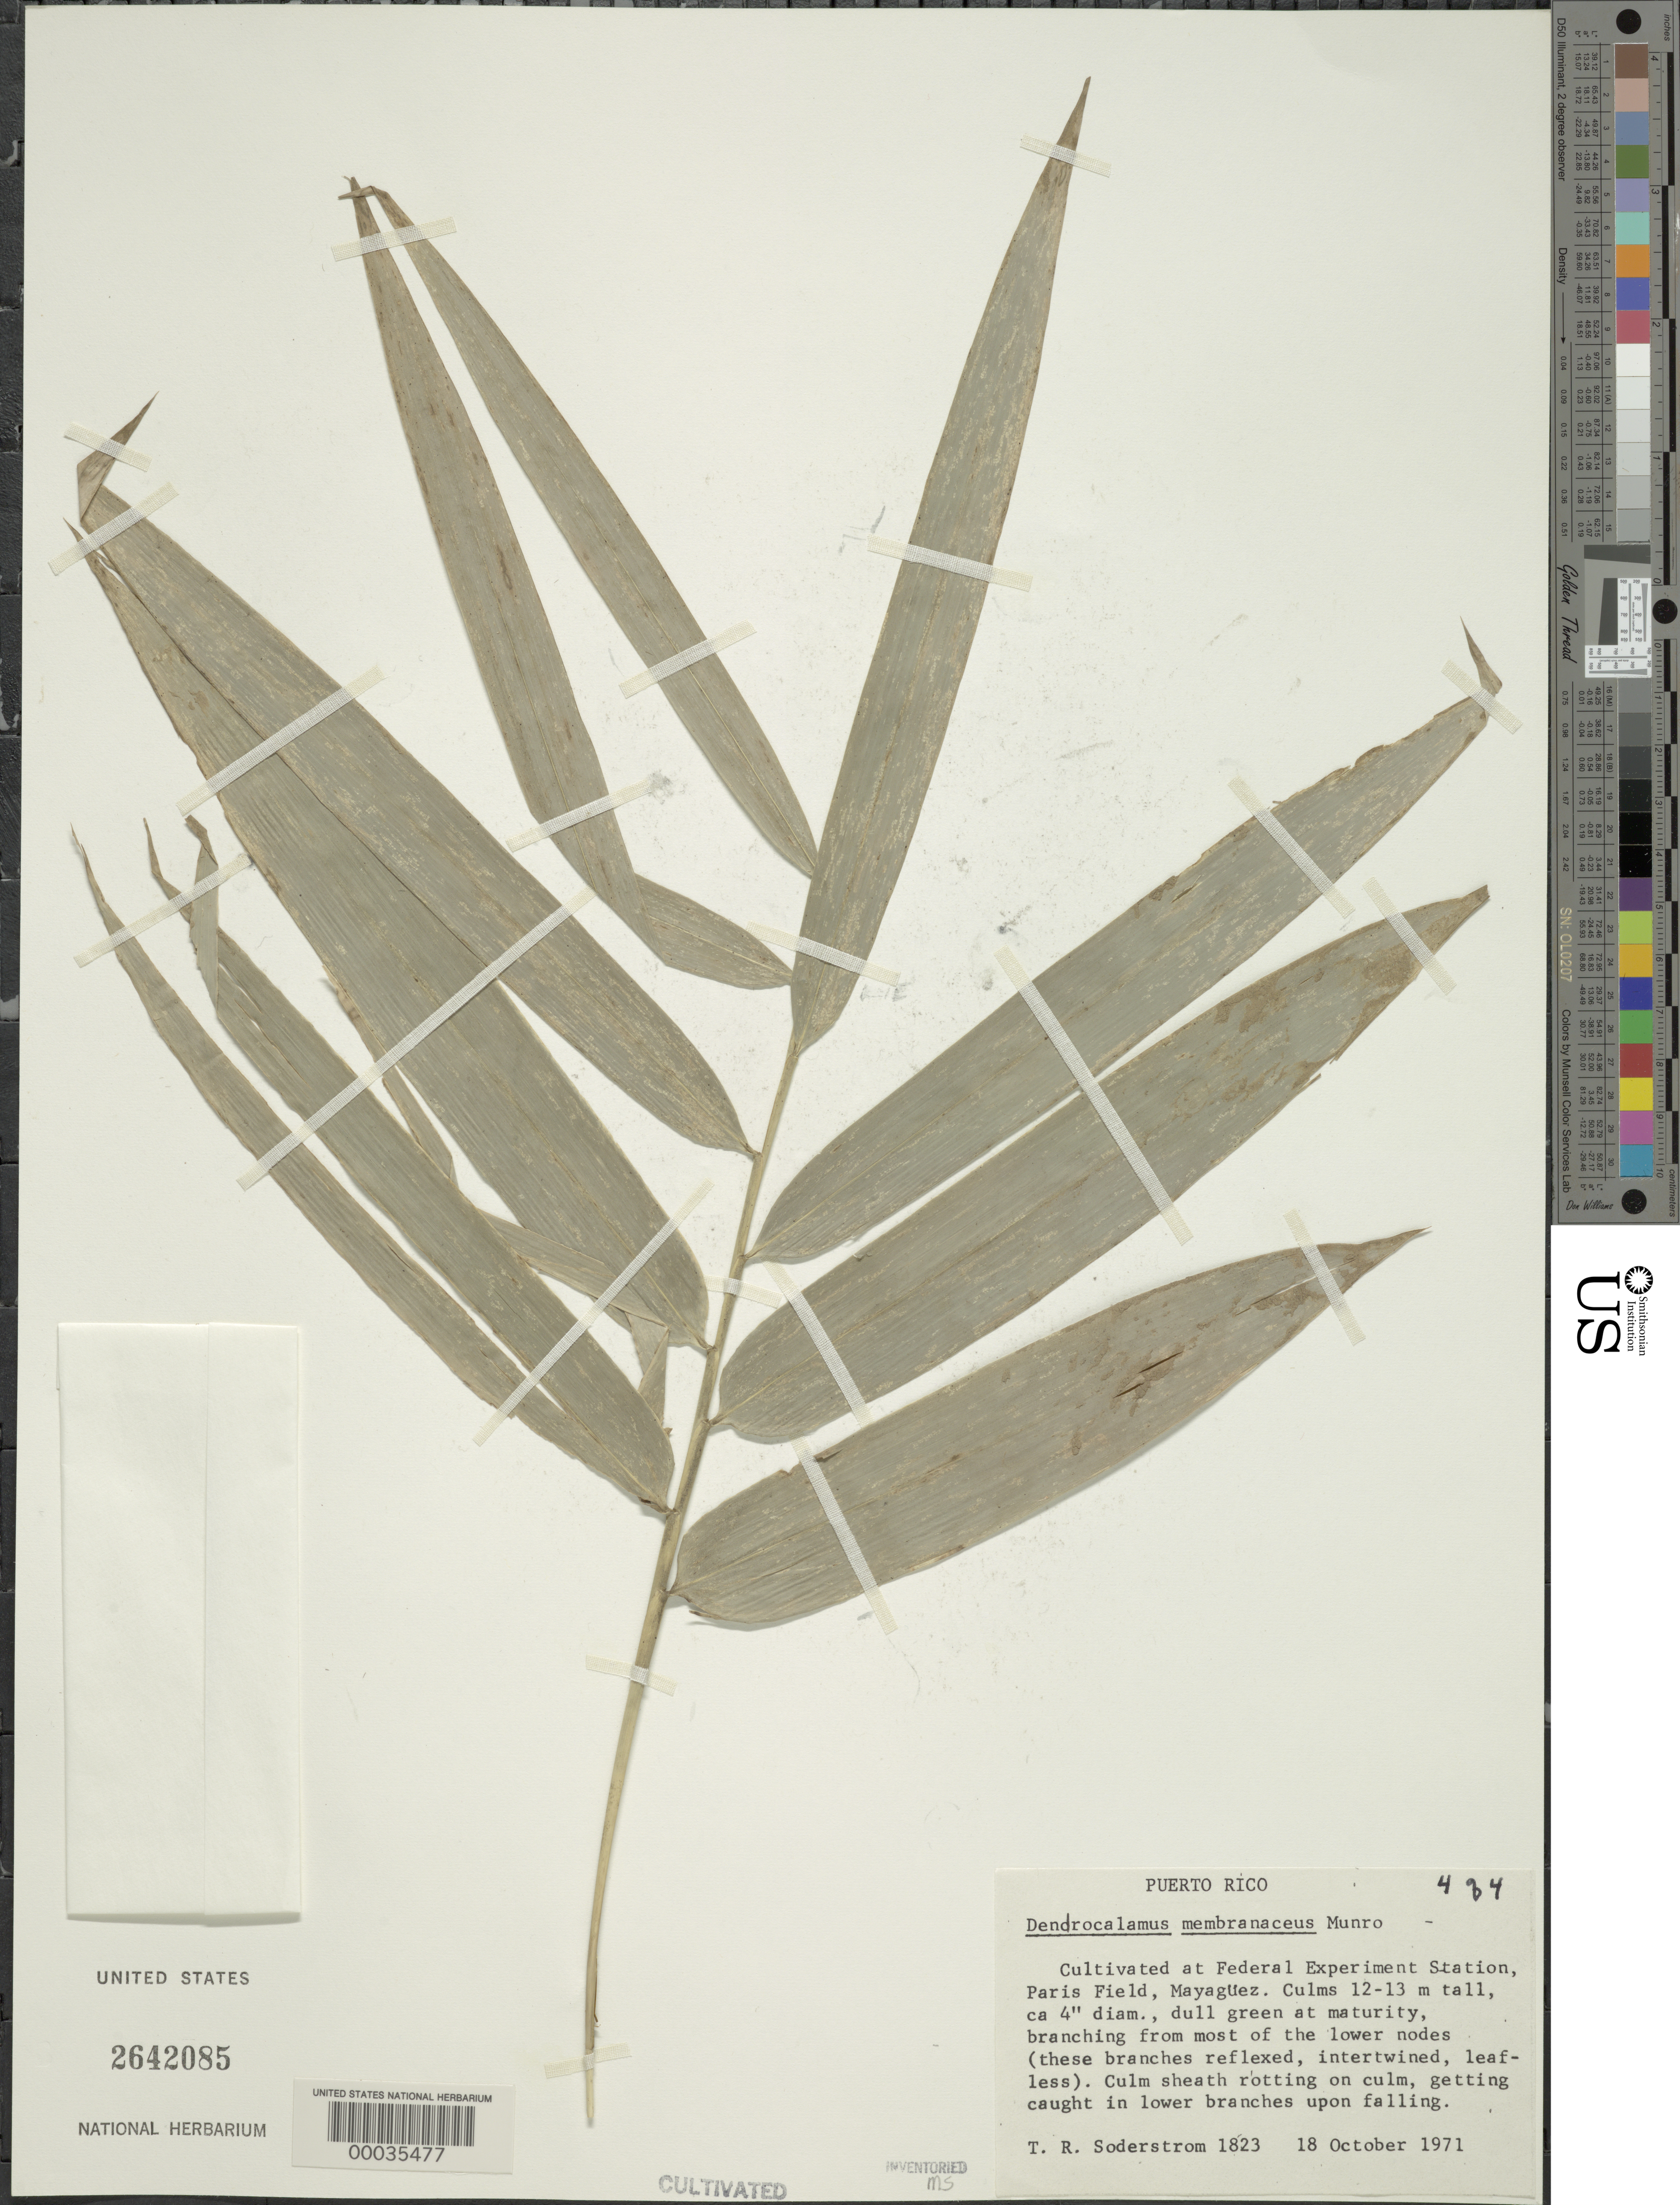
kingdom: Plantae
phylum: Tracheophyta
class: Liliopsida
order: Poales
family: Poaceae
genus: Dendrocalamus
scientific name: Dendrocalamus membranaceus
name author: Munro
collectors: T. R. Soderstrom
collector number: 1823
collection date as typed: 18 Oct 1971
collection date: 1971-10-18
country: Puerto Rico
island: Greater Antilles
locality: Federal experimental station, paris field-mayaguez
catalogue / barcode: US 2642085